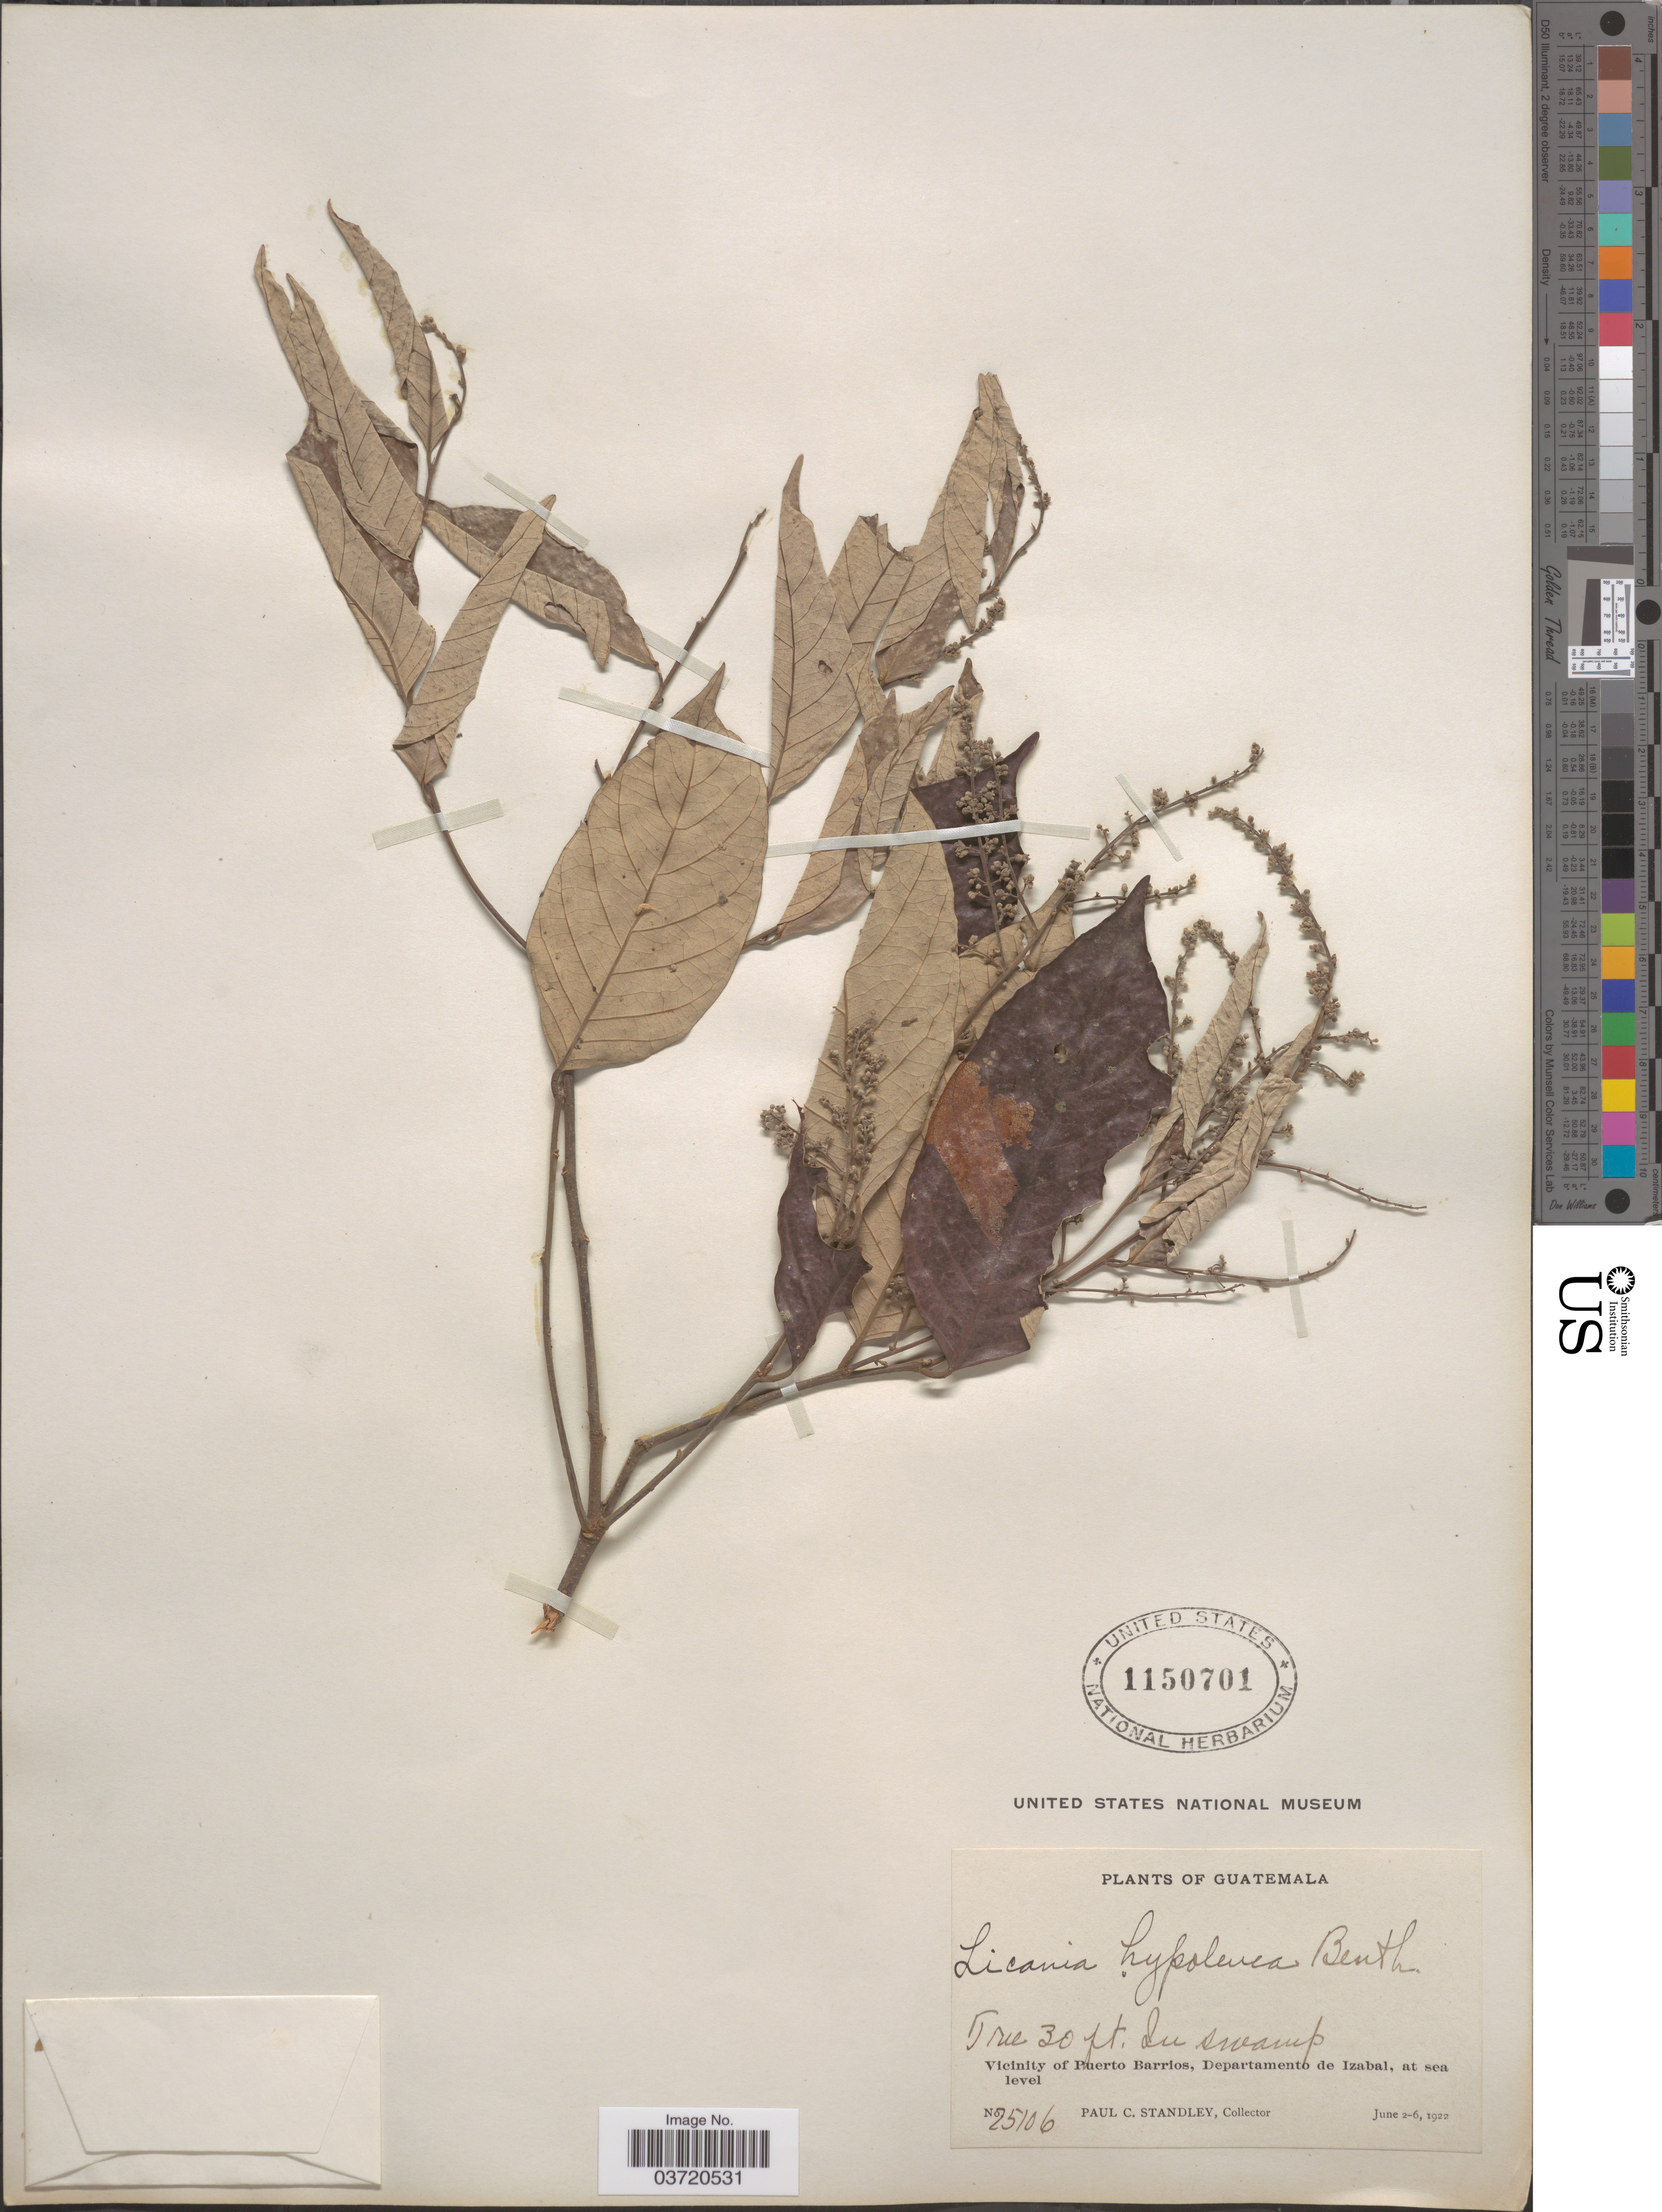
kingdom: Plantae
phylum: Tracheophyta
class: Magnoliopsida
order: Malpighiales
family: Chrysobalanaceae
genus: Licania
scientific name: Licania hypoleuca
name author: Benth.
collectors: P. C. Standley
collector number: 25106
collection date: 1922-06-02/1922-06-06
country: Guatemala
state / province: Izabal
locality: Vicinity of Puerto Barrios, Departamento de Izabal.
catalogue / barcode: US 1150701